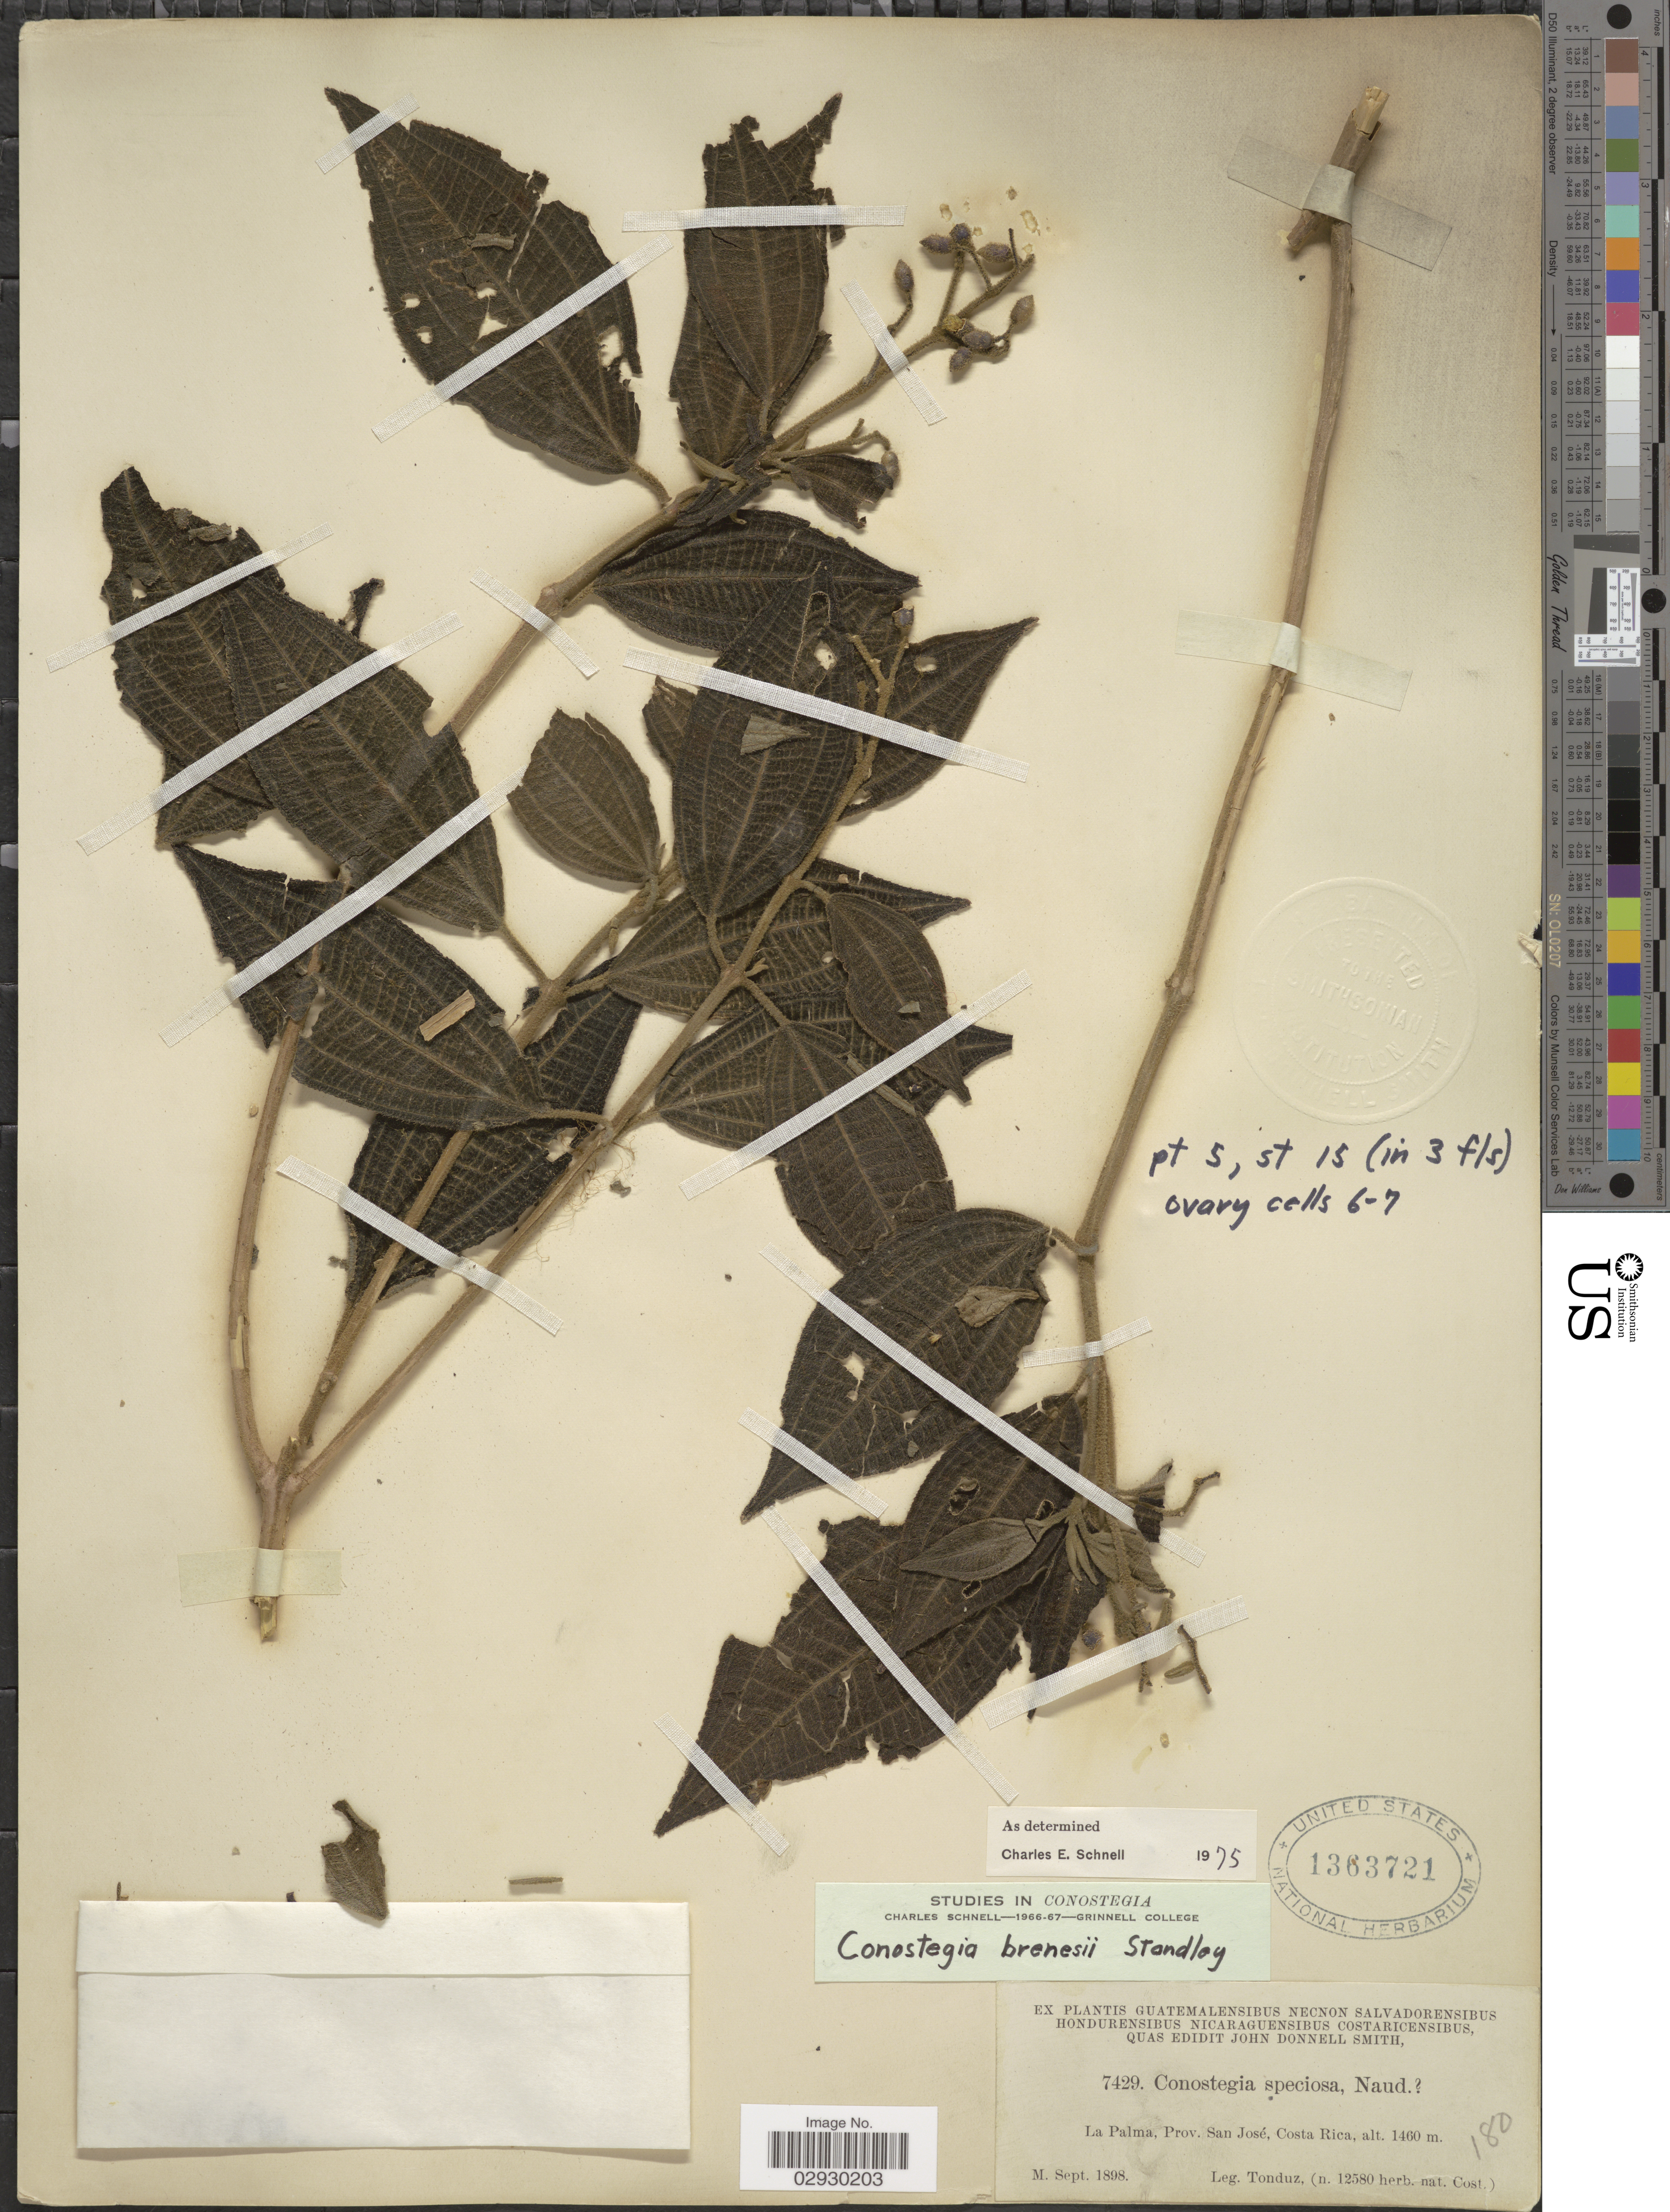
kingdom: Plantae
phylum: Tracheophyta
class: Magnoliopsida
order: Myrtales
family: Melastomataceae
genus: Conostegia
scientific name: Conostegia brenesii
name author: Standl.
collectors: Tonduz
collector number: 7429/12580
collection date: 1898-09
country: Costa Rica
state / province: San José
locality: La Palma.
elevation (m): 1460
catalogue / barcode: US 1363721